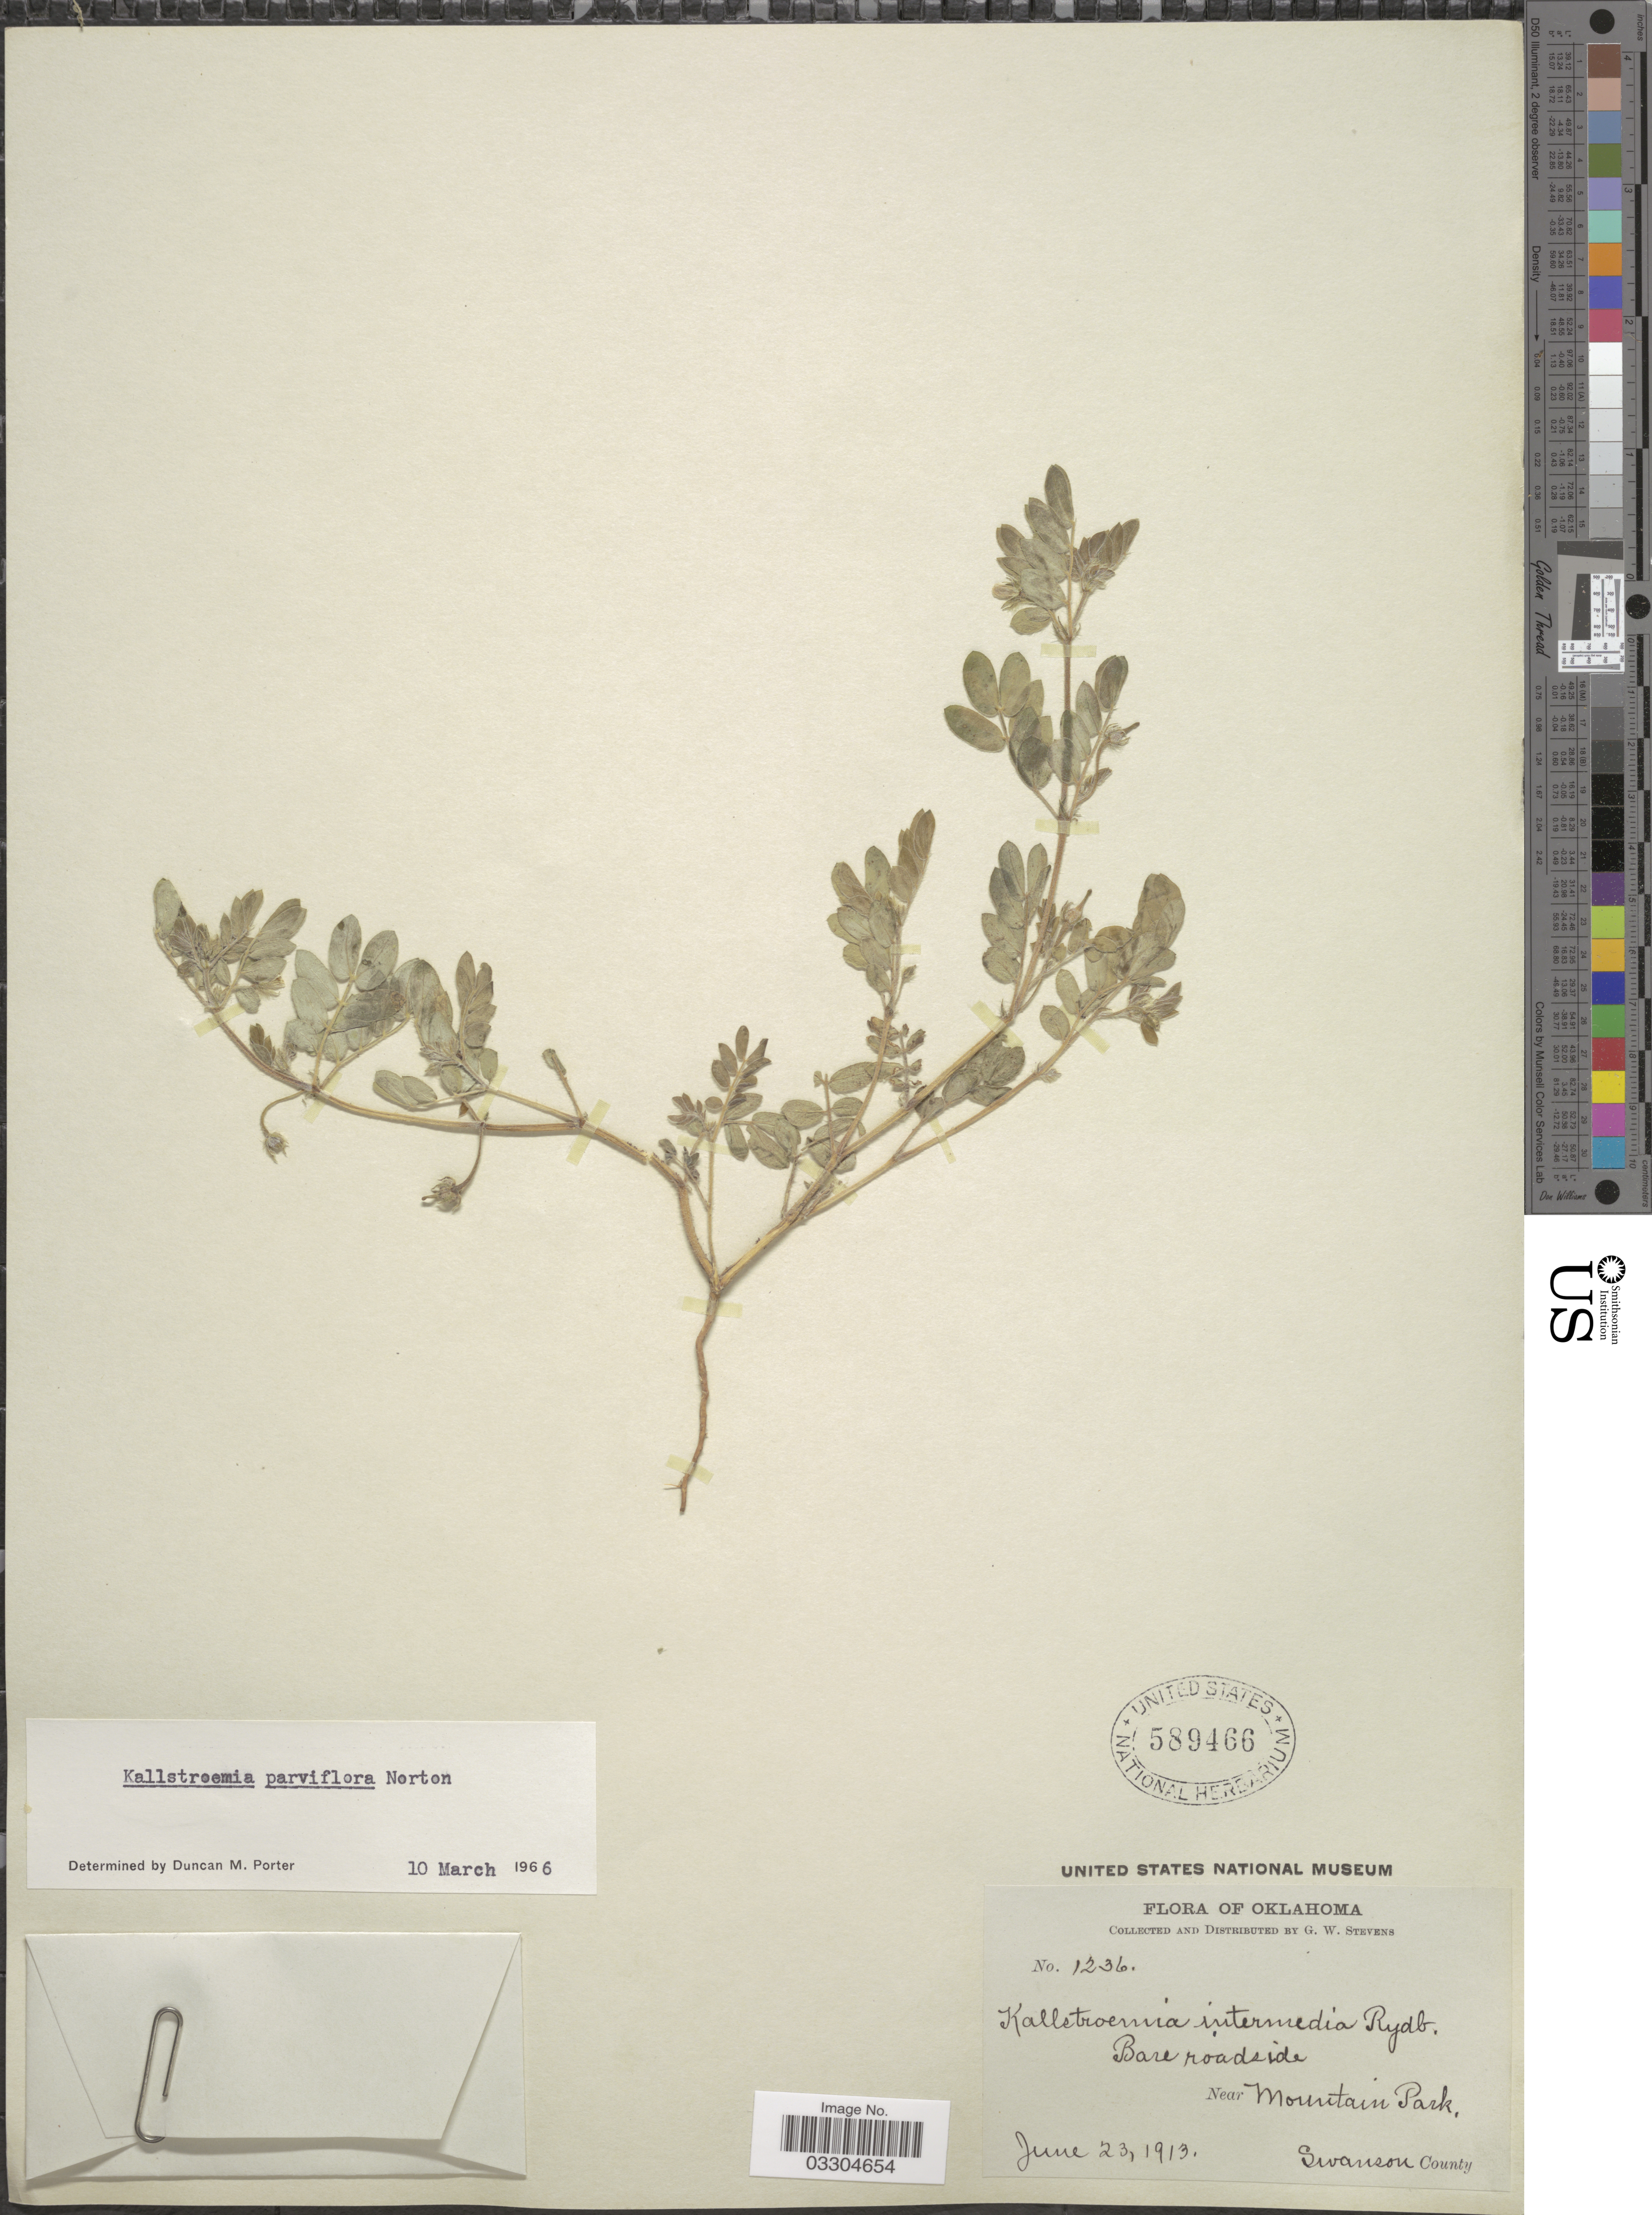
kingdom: Plantae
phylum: Tracheophyta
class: Magnoliopsida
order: Zygophyllales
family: Zygophyllaceae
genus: Kallstroemia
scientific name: Kallstroemia parviflora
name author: Norton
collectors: G. W. Stevens & G. W. Stevens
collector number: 1236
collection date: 1913-06-23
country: United States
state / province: Oklahoma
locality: Bare roadside. Near Mountain Park, Swanson County.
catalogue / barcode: US 589466